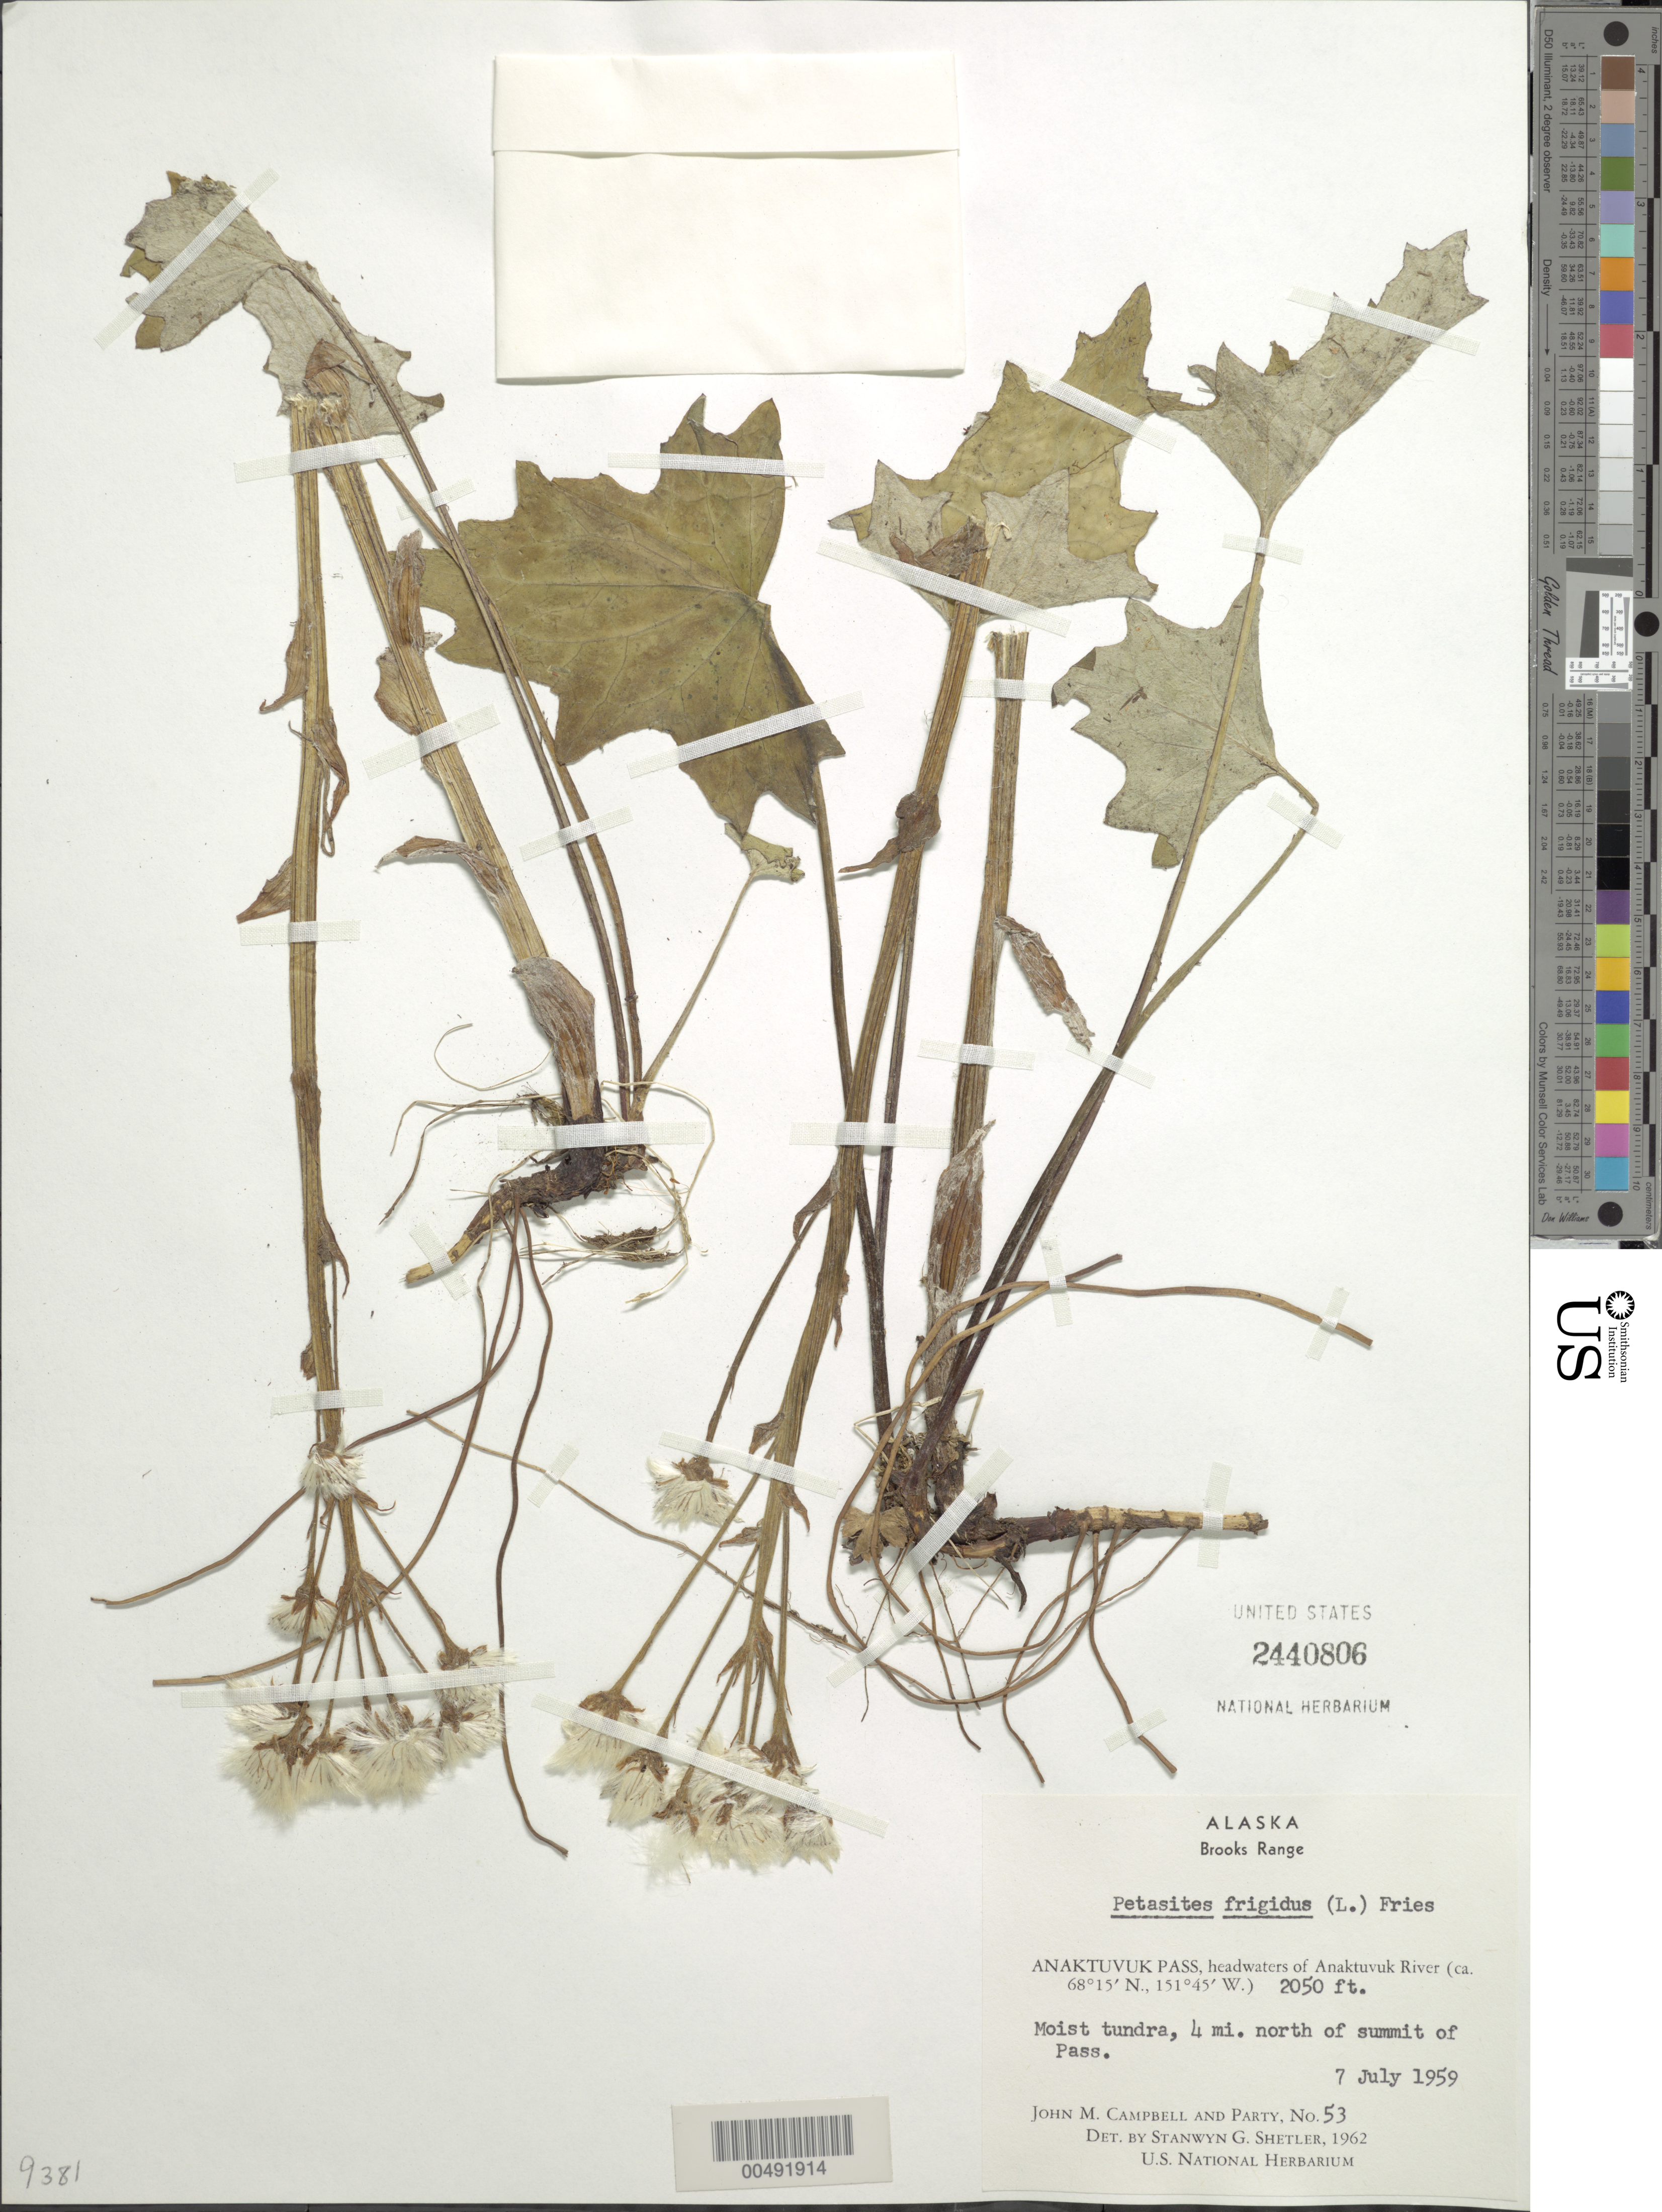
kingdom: Plantae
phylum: Tracheophyta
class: Magnoliopsida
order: Asterales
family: Asteraceae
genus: Petasites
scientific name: Petasites frigidus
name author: (L.) Fr.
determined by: Shetler, Stanwyn G., (US), NMNH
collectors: J. M. Campbell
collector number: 53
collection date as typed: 07 Jul 1959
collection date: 1959-07-07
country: United States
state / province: Alaska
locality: Brooks Range, 4 mi. N of summit of Anaktuvuk Pass, headwaters of Anaktuvuk River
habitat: moist tundra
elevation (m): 625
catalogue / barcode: US 2440806